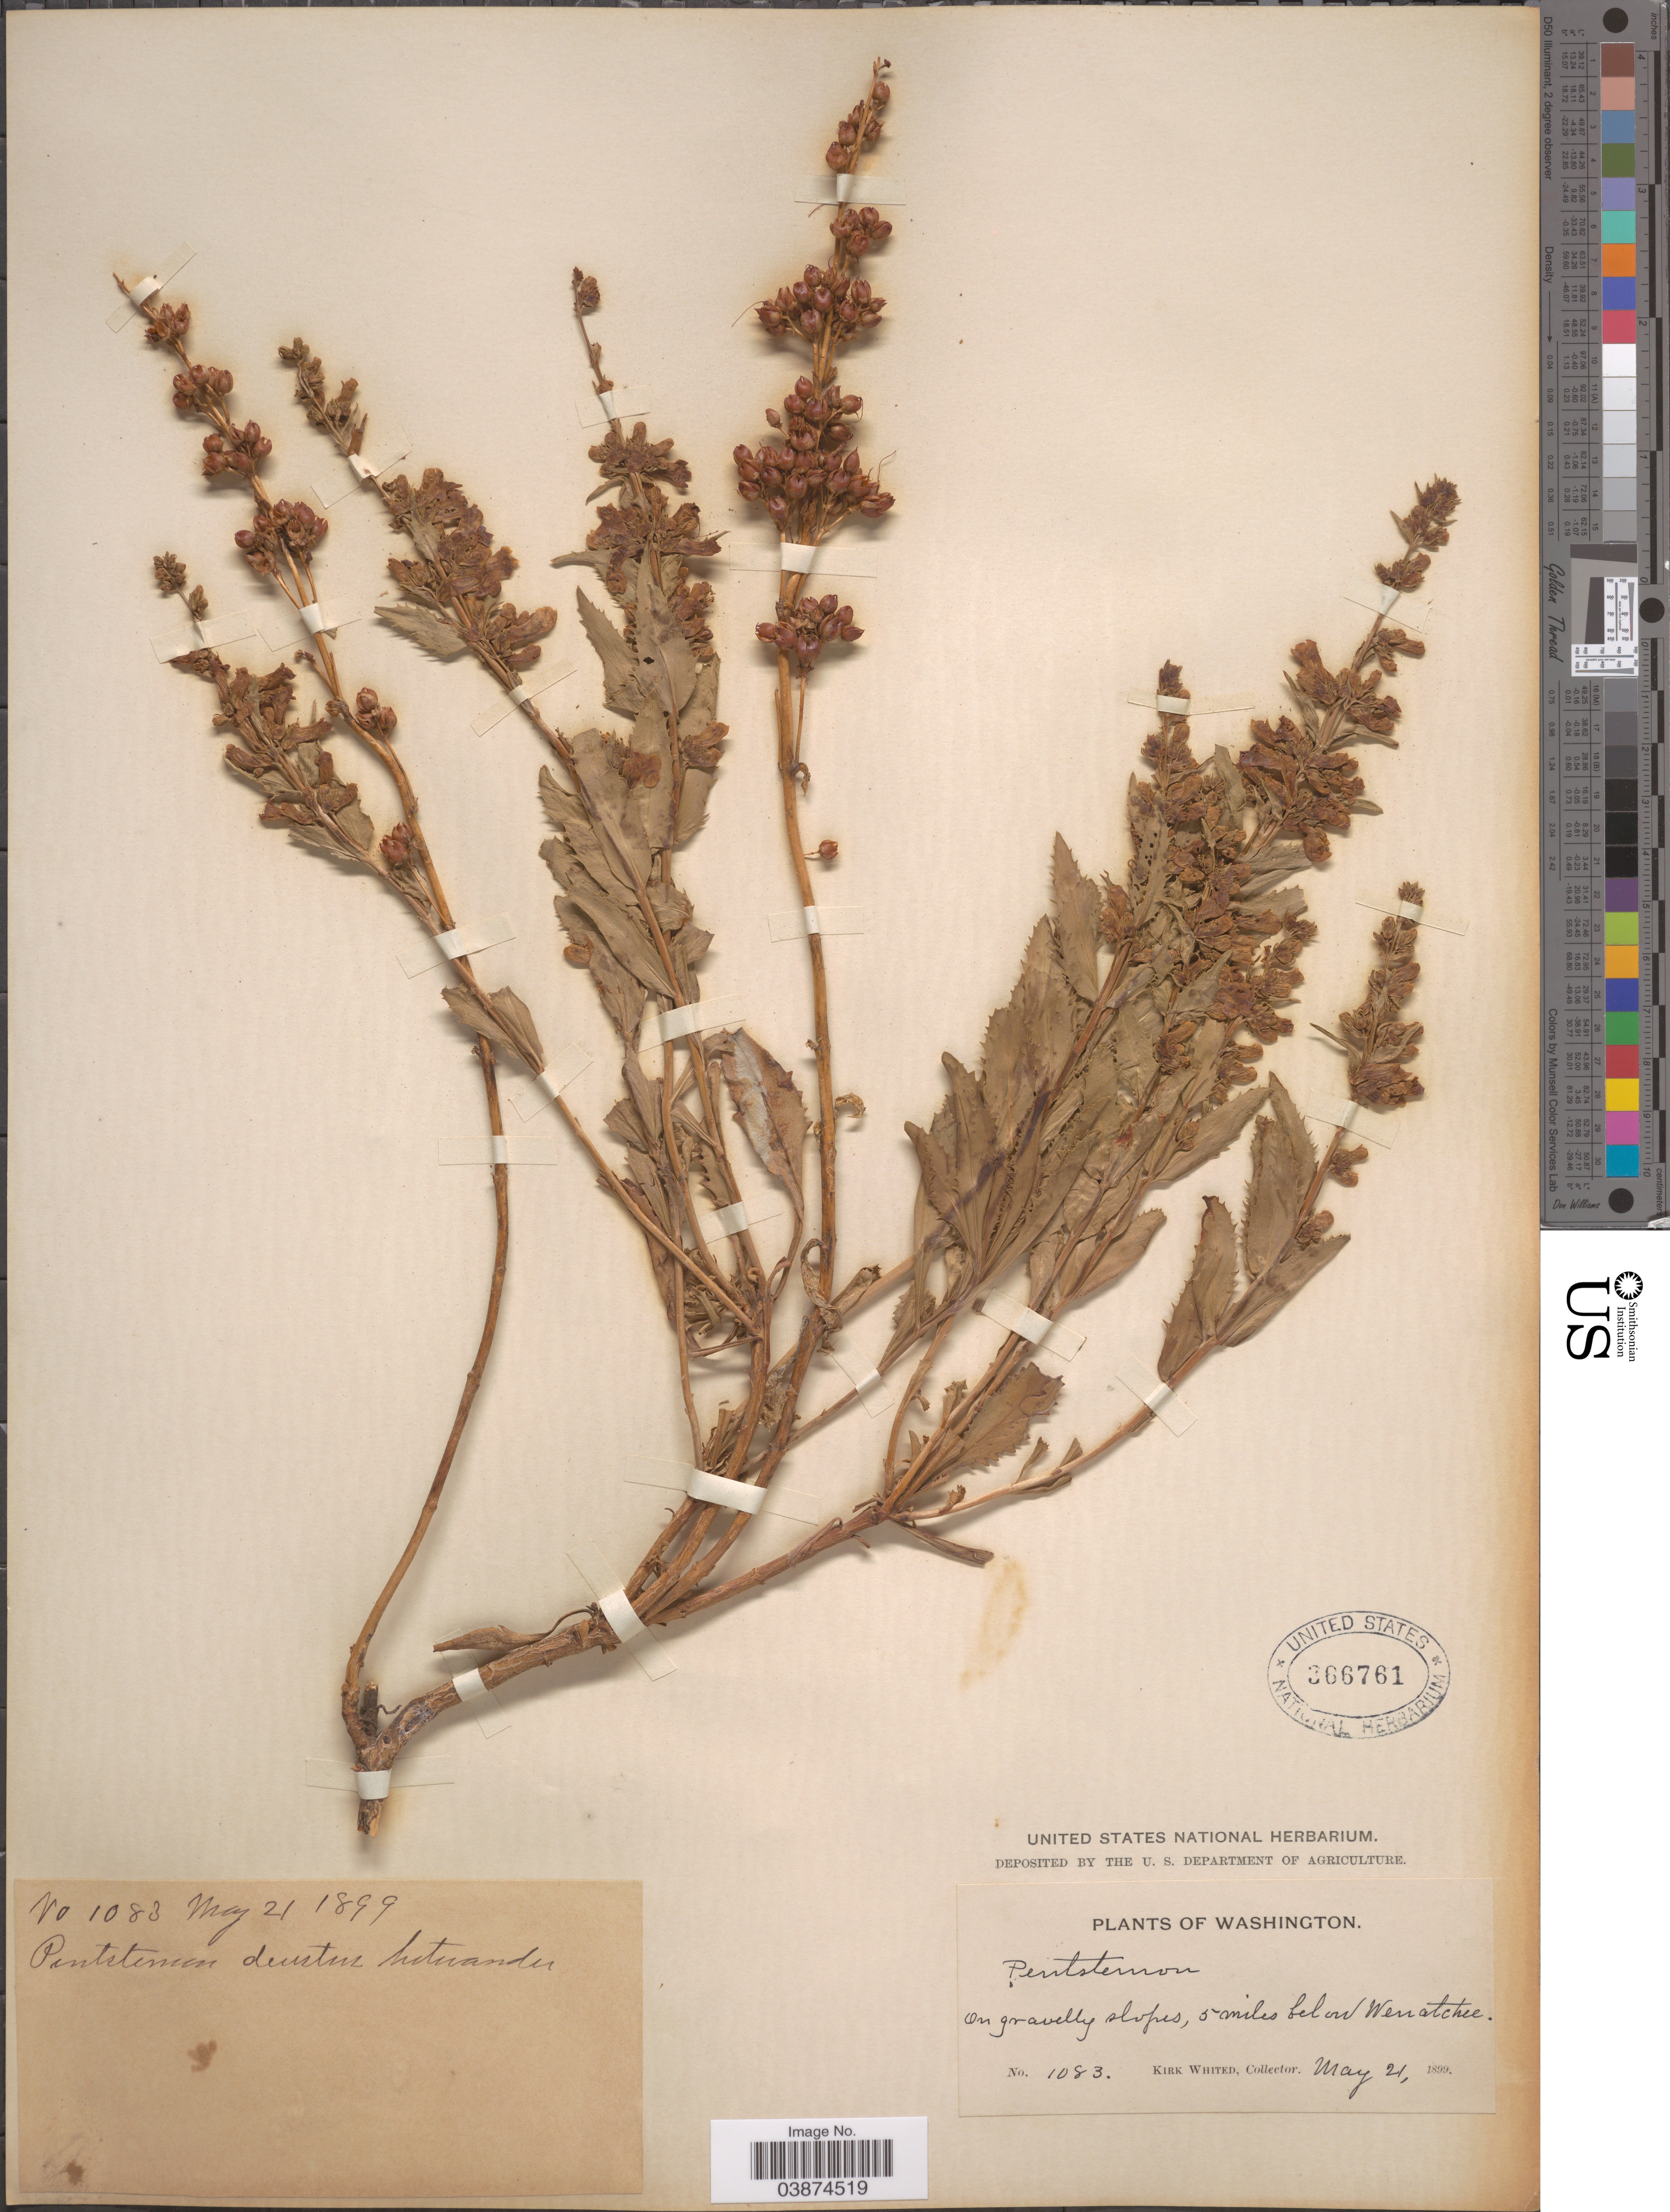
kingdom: Plantae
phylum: Tracheophyta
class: Magnoliopsida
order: Lamiales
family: Plantaginaceae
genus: Penstemon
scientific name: Penstemon deustus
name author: Douglas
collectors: K. Whited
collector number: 1083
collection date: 1899-05-21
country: United States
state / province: Washington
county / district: Chelan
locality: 5 miles below Wenatchee.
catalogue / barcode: US 366761